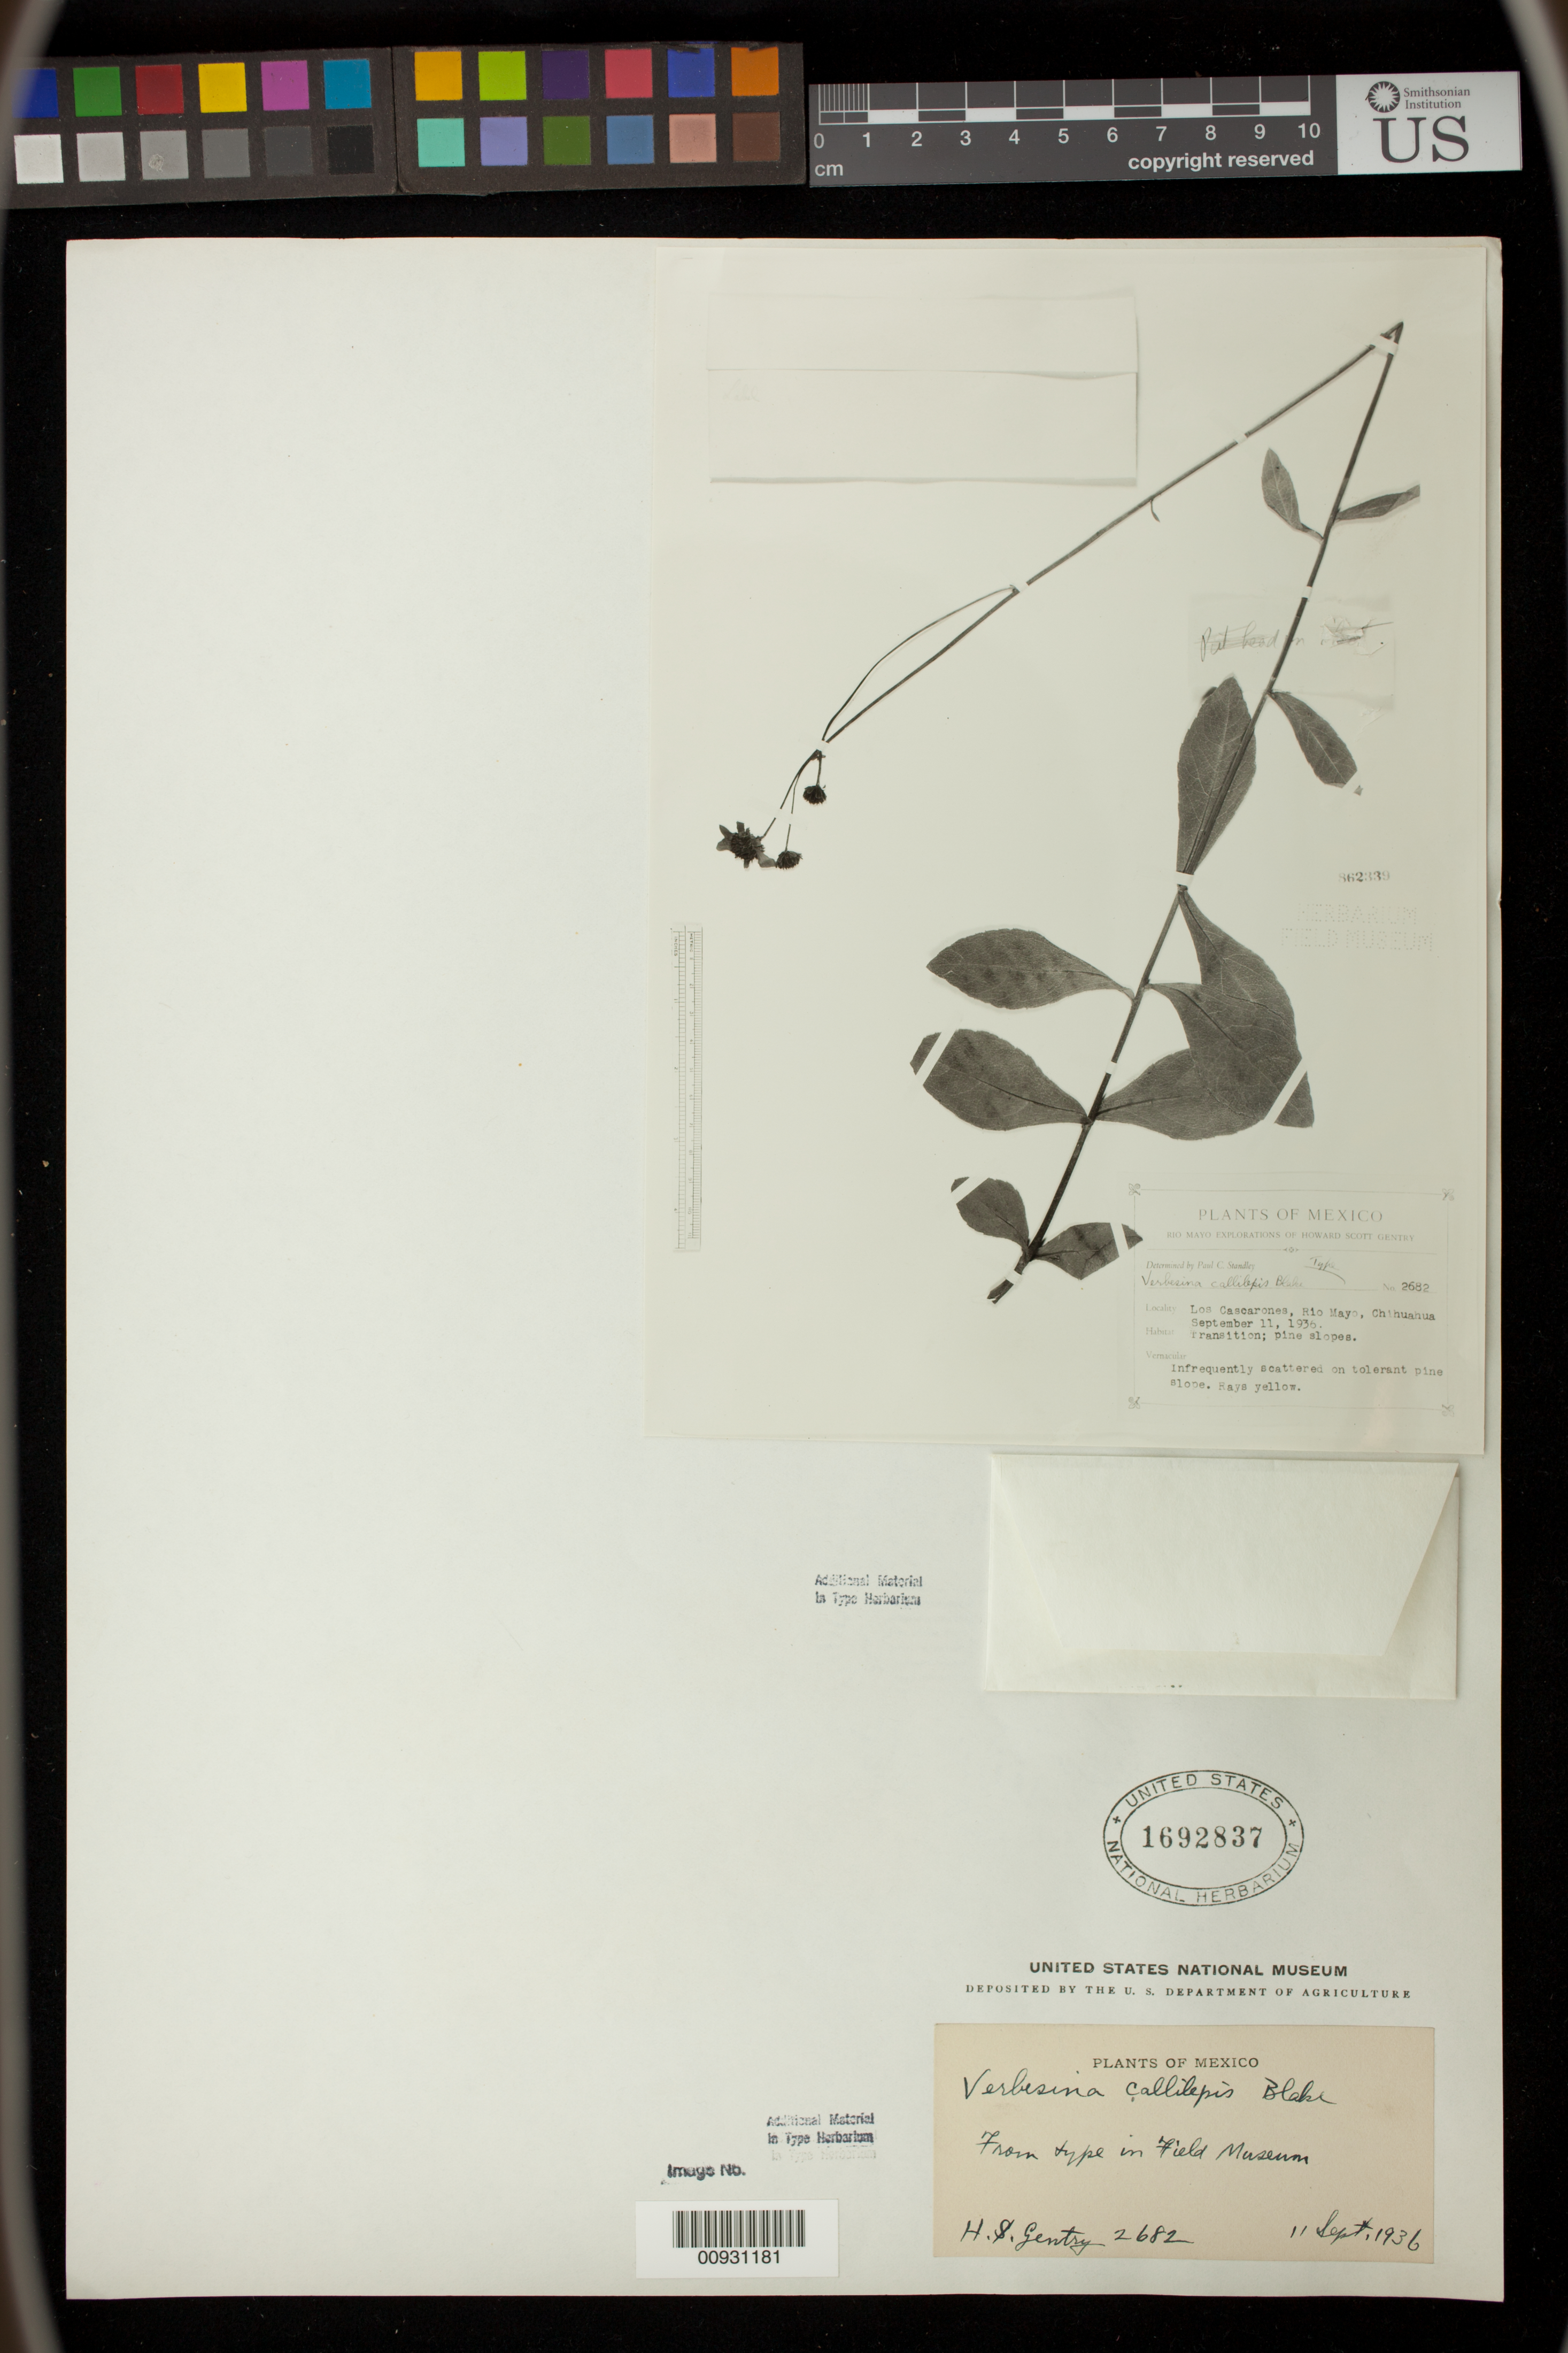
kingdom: Plantae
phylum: Tracheophyta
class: Magnoliopsida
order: Asterales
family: Asteraceae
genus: Verbesina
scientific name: Verbesina callilepis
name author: S.F. Blake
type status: Isotype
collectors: H. S. Gentry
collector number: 2682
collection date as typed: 11 Sep 1936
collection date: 1936-09-11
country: Mexico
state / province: Chihuahua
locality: Los Cascarones, Río Mayo.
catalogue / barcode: US 1692837